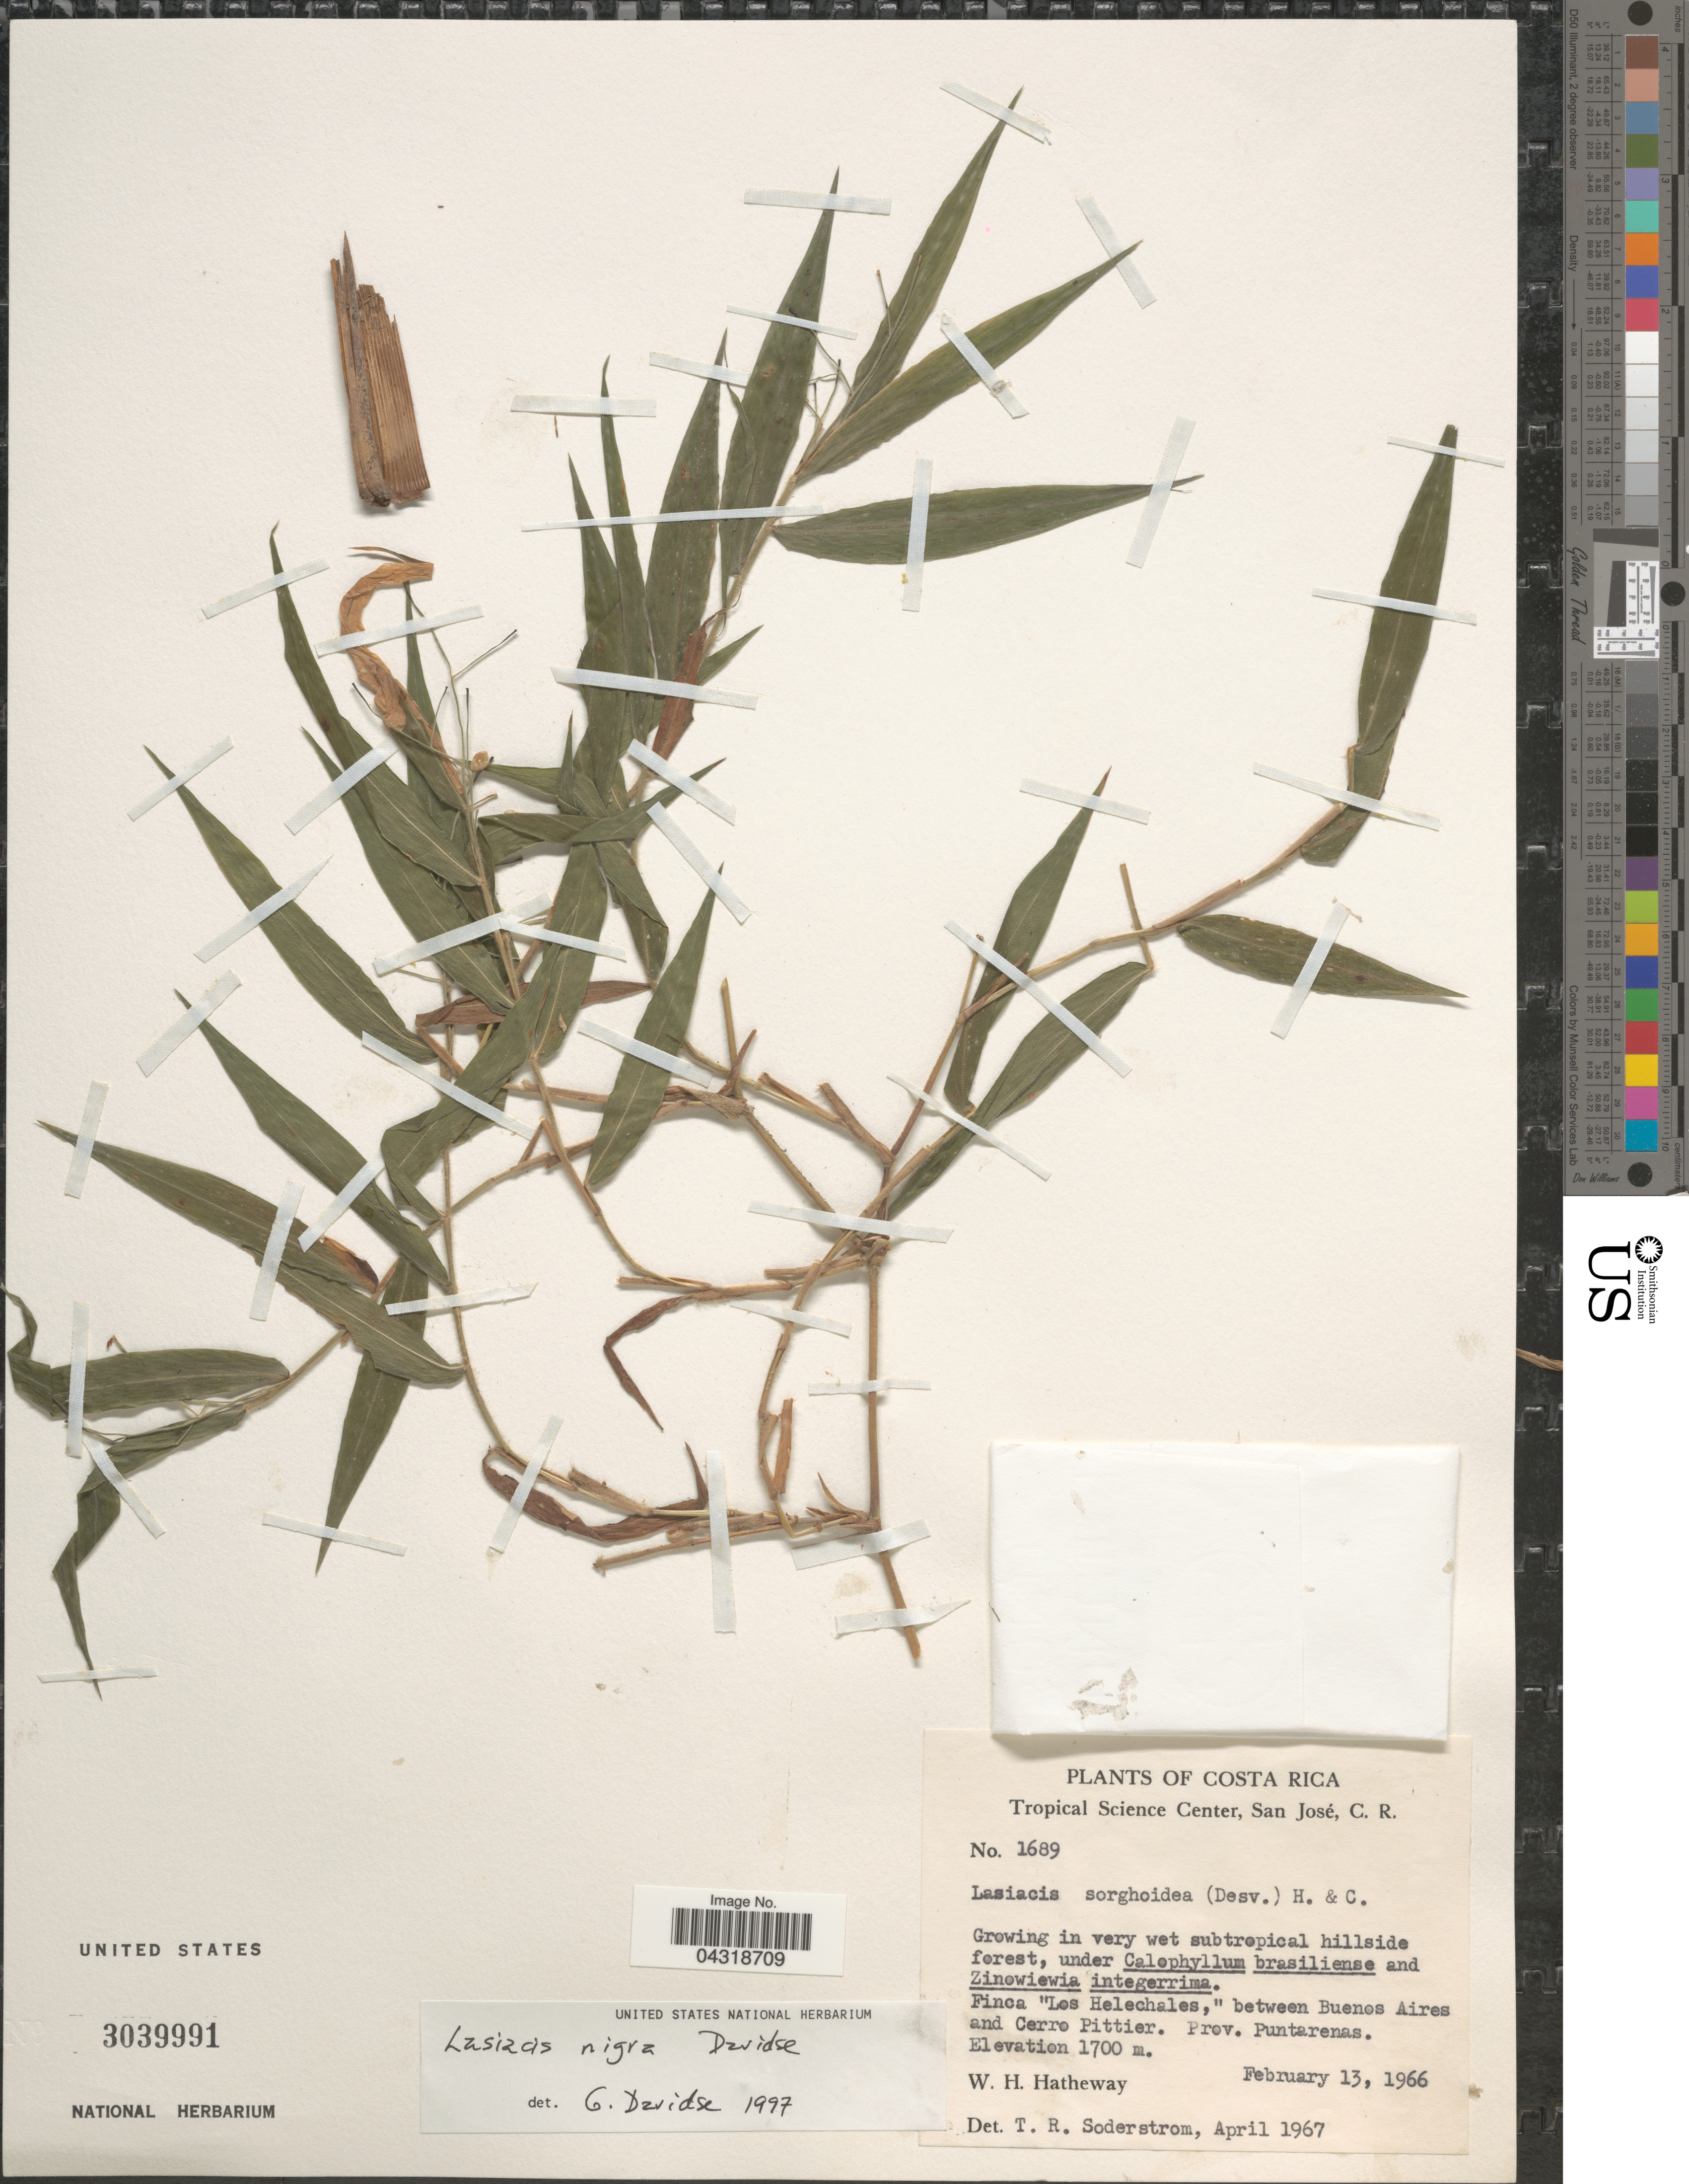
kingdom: Plantae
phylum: Tracheophyta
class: Liliopsida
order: Poales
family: Poaceae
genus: Lasiacis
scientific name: Lasiacis oaxacensis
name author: (Steud.) Hitchc.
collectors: W. H. Hatheway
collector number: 1689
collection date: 1966-02-13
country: Costa Rica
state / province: Puntarenas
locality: Finca "Los Helechales," between Buenos Aires and Cerro Pittier.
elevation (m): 1700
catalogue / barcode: US 3039991